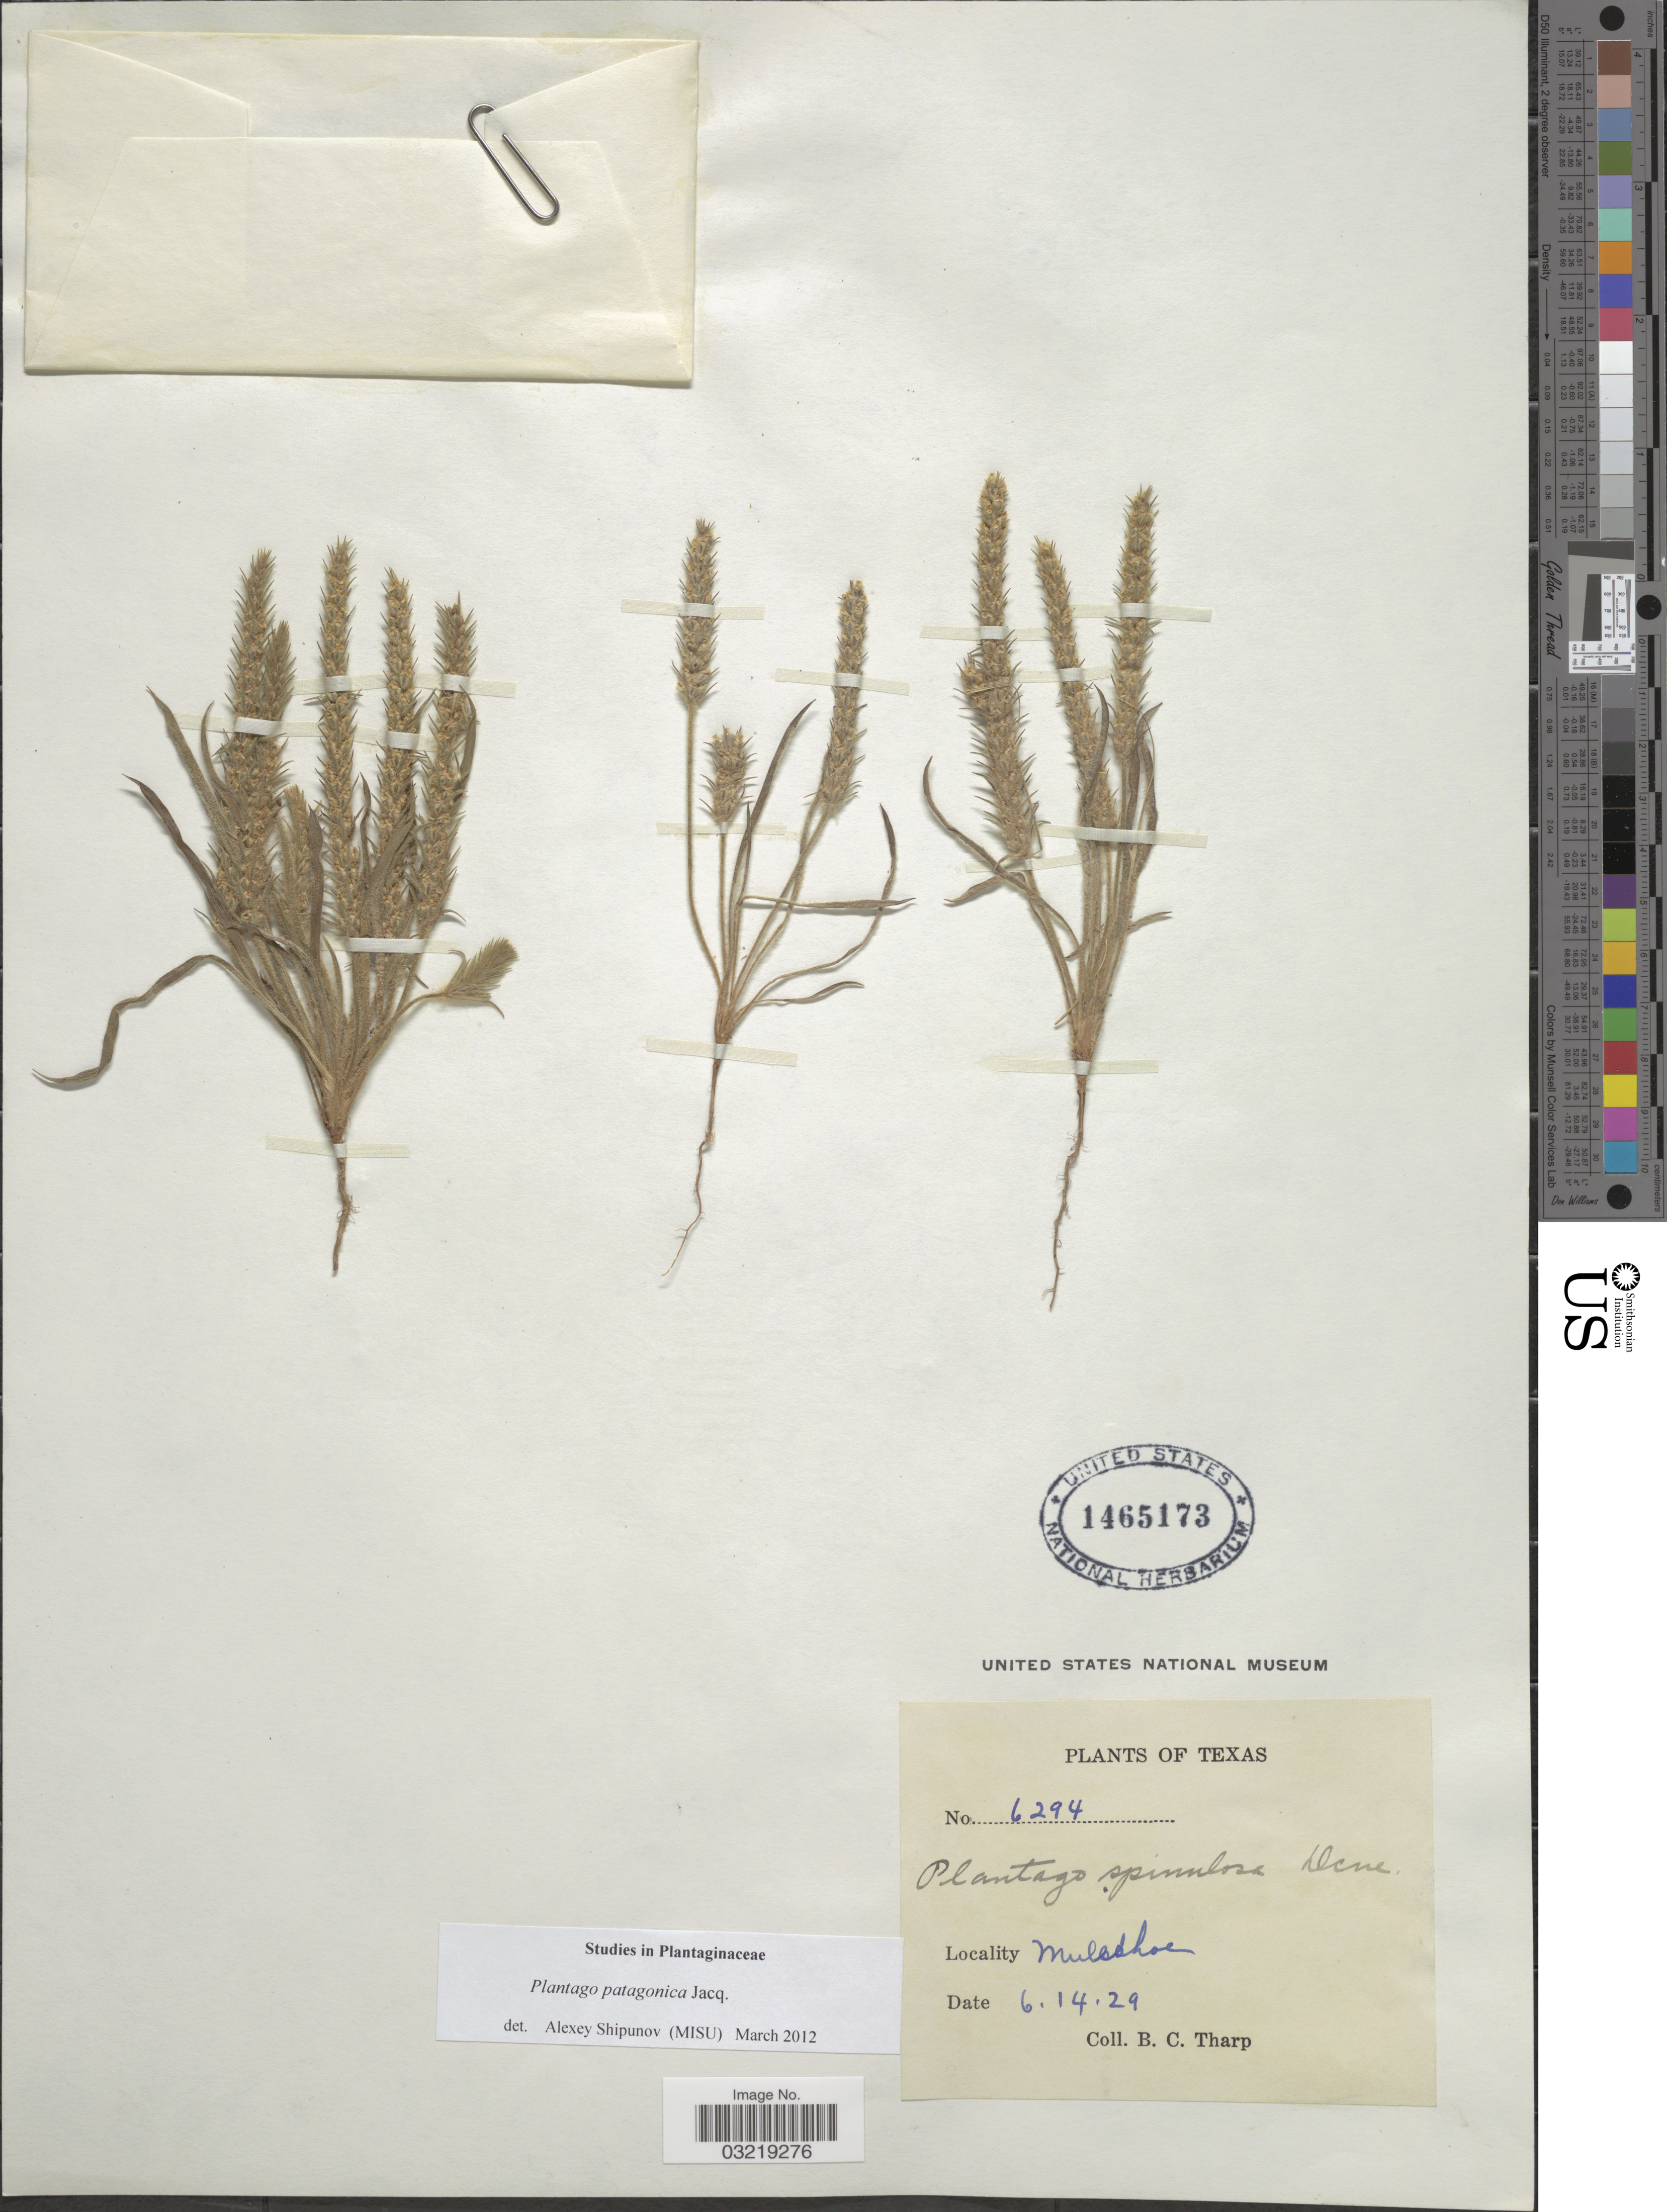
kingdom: Plantae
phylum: Tracheophyta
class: Magnoliopsida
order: Lamiales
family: Plantaginaceae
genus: Plantago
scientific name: Plantago patagonica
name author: Jacq.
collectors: B. C. Tharp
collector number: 6294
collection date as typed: Transcribed d/m/y: 14/6/29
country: United States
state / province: Texas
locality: Muleshoe.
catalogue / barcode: US 1465173